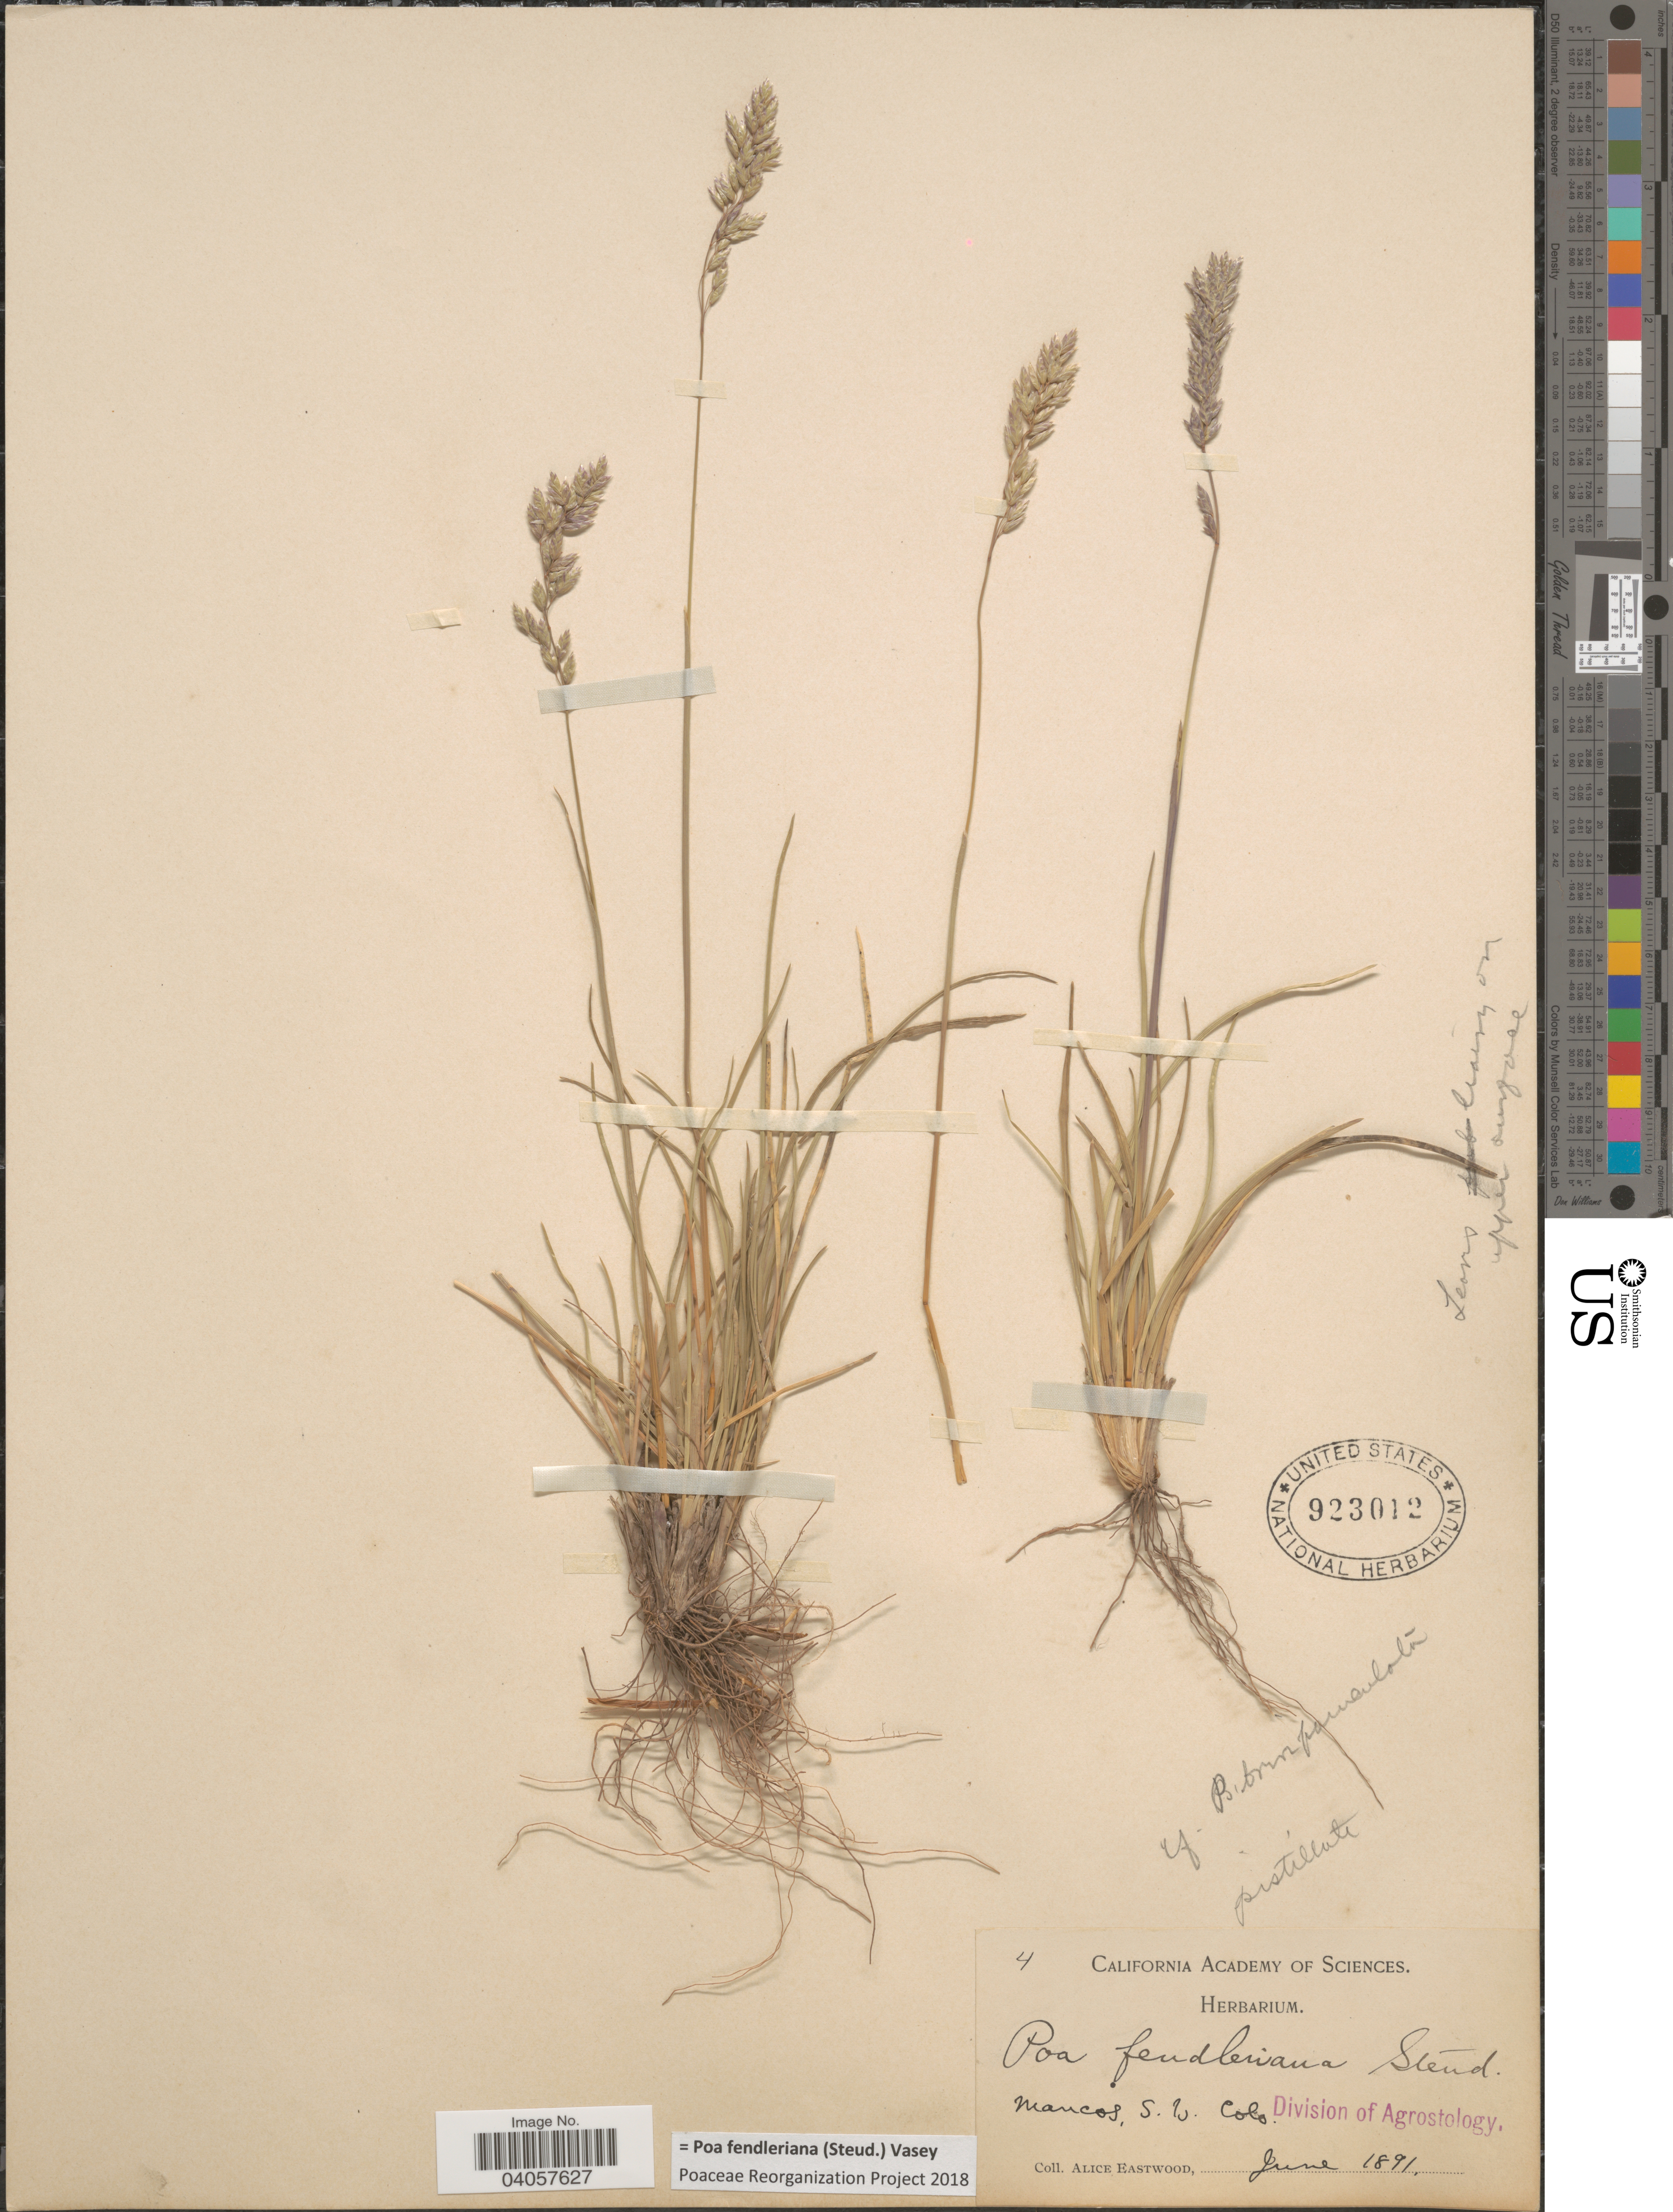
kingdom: Plantae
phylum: Tracheophyta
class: Liliopsida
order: Poales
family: Poaceae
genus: Poa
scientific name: Poa fendleriana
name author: (Steud.) Vasey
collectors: A. Eastwood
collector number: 4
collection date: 1891-06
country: United States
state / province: Colorado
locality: Mancos, S.W. Colo.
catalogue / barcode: US 923012